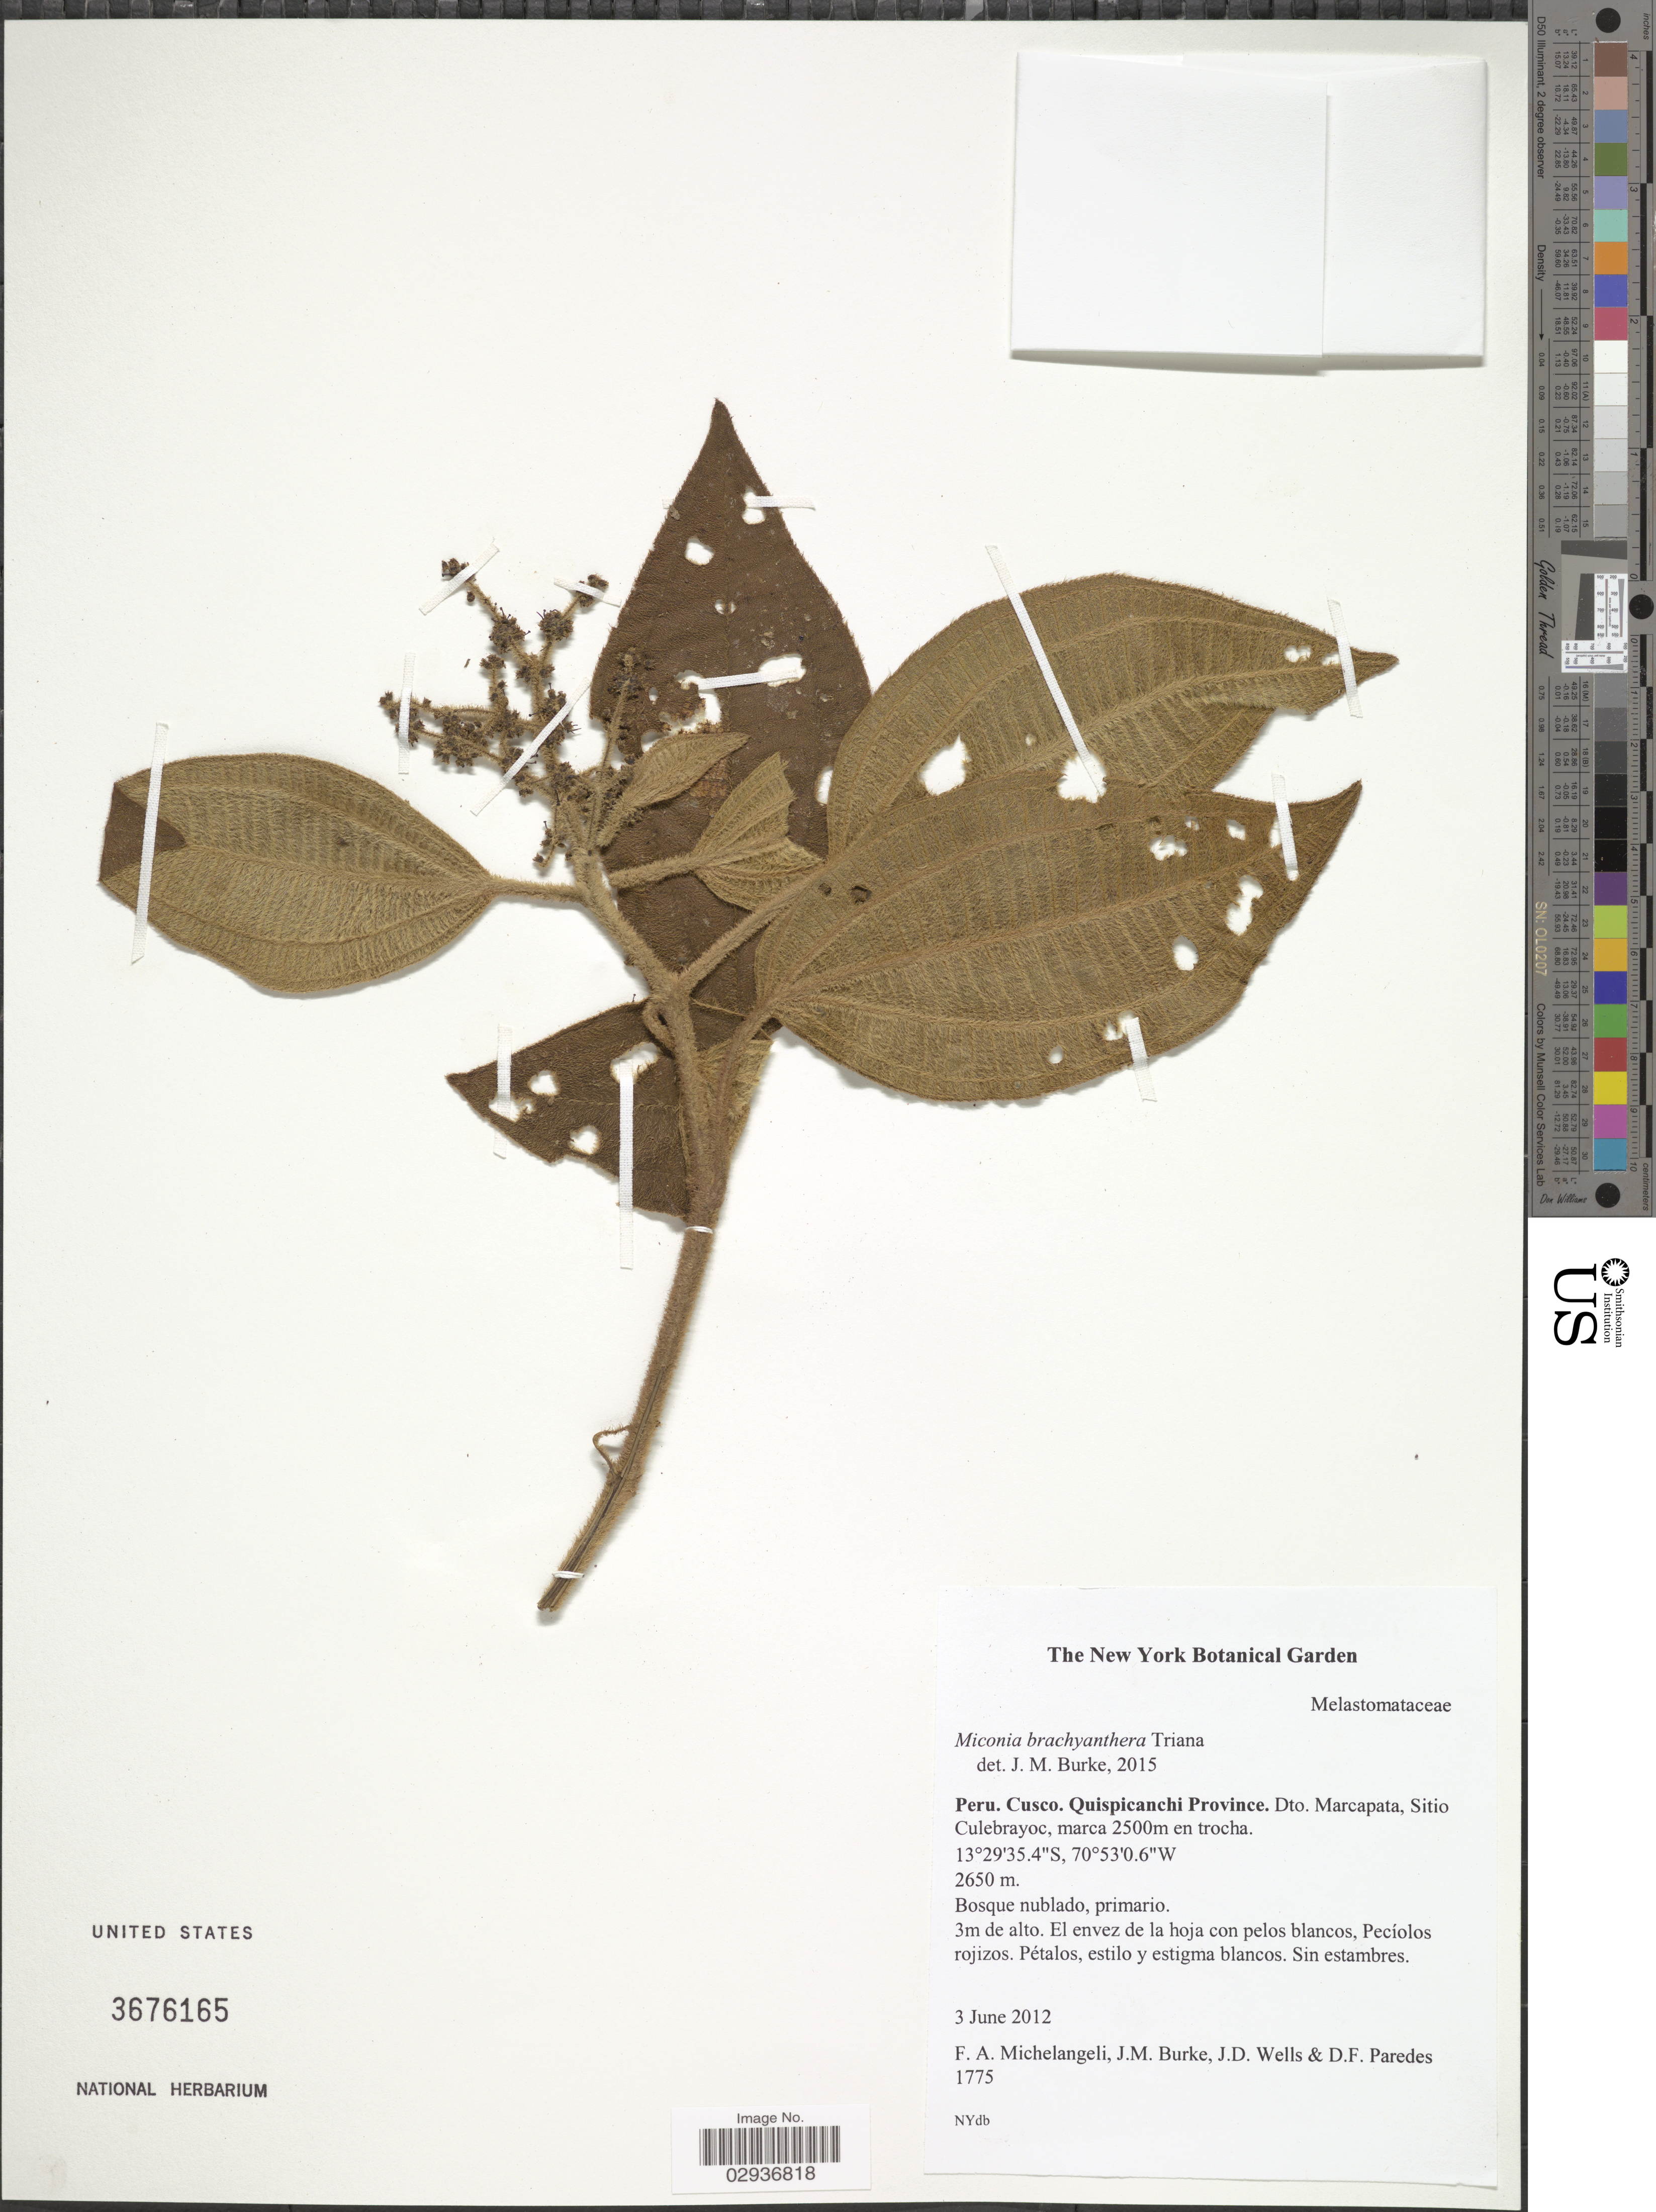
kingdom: Plantae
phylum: Tracheophyta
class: Magnoliopsida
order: Myrtales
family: Melastomataceae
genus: Miconia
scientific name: Miconia brachyanthera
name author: Triana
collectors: F. A. Michelangeli, Jac. M. Burke, J. Wells & D. Paredes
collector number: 1775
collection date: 2012-06-03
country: Peru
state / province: Cusco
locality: Quispicanchi Province. Dto. Marcapata, Sitio Culebrayoc.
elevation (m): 2650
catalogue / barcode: US 3676165